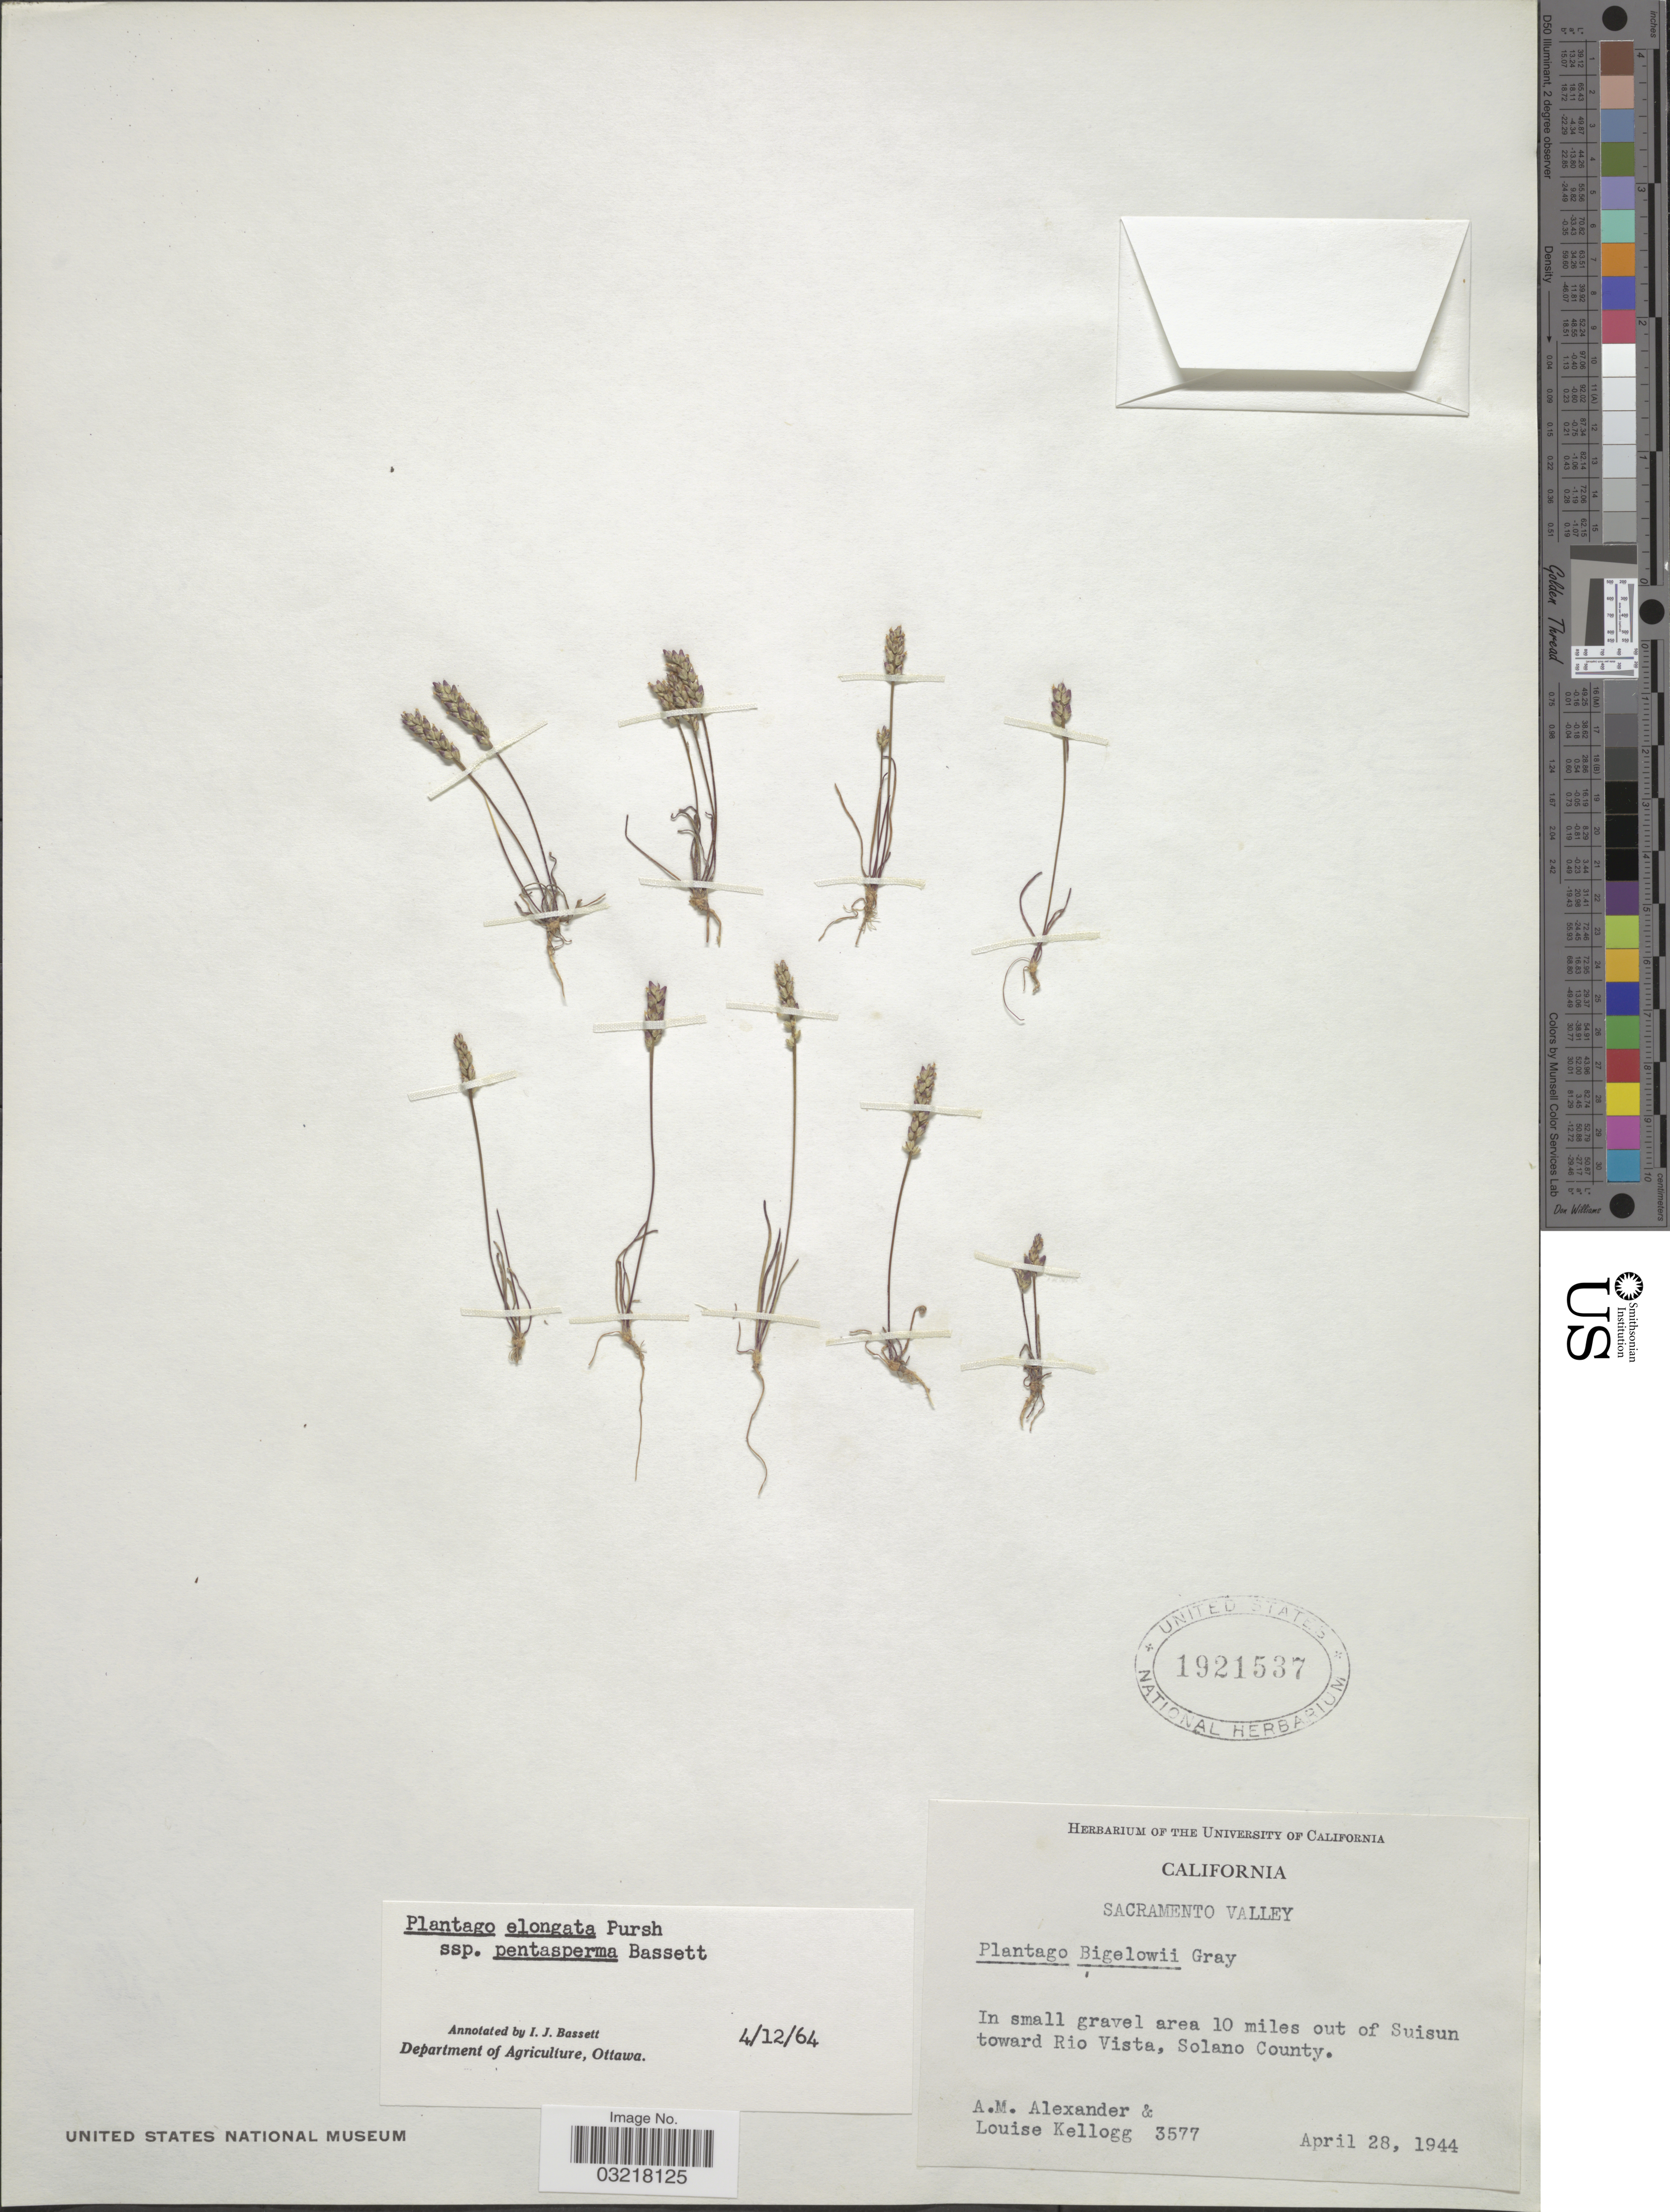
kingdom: Plantae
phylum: Tracheophyta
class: Magnoliopsida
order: Lamiales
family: Plantaginaceae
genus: Plantago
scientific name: Plantago elongata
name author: Pursh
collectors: A. M. Alexander & L. Kellogg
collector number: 3577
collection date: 1944-04-28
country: United States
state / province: California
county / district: Solano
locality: Sacramento Valley. In small gravel area 10 miles out of Suisun toward Rio Vista, Solano County.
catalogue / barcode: US 1921537